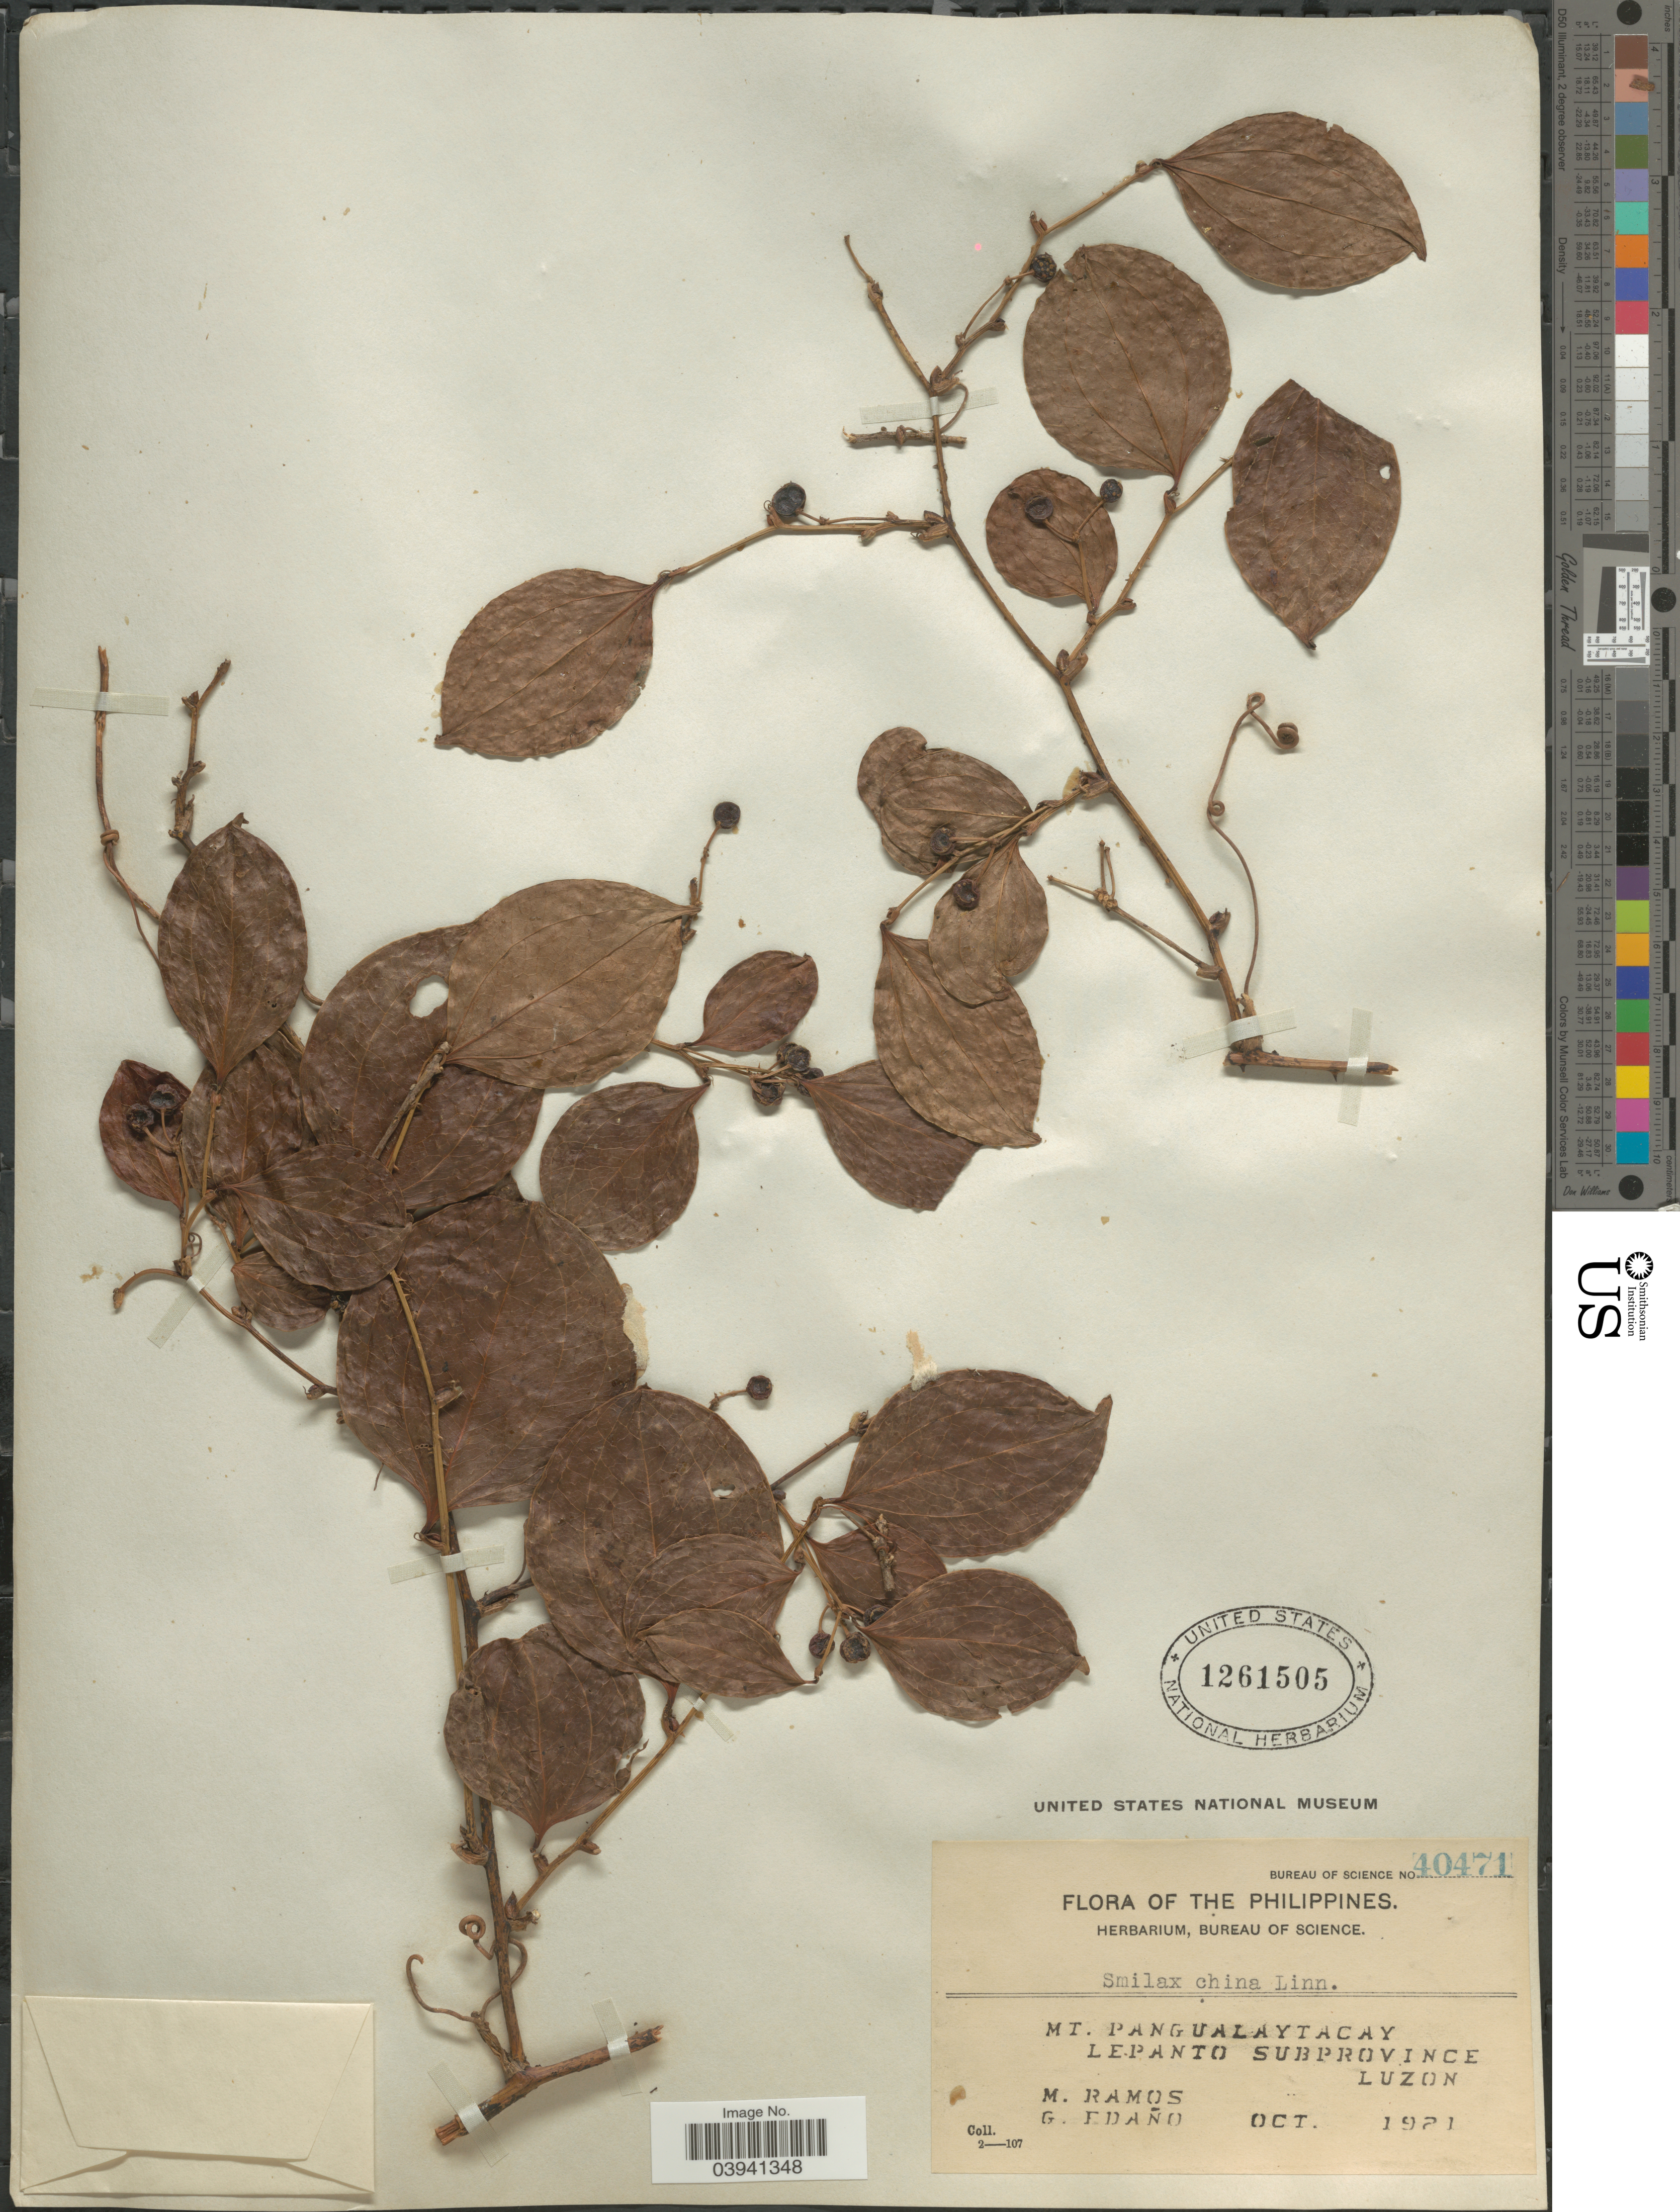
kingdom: Plantae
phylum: Tracheophyta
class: Liliopsida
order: Liliales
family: Smilacaceae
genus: Smilax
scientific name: Smilax china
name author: L.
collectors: M. Ramos & G. Edaño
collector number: Bureau of Science 40471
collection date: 1921-10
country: Philippines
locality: Mt. Pangualaytacay. Lepanto Subprovince. Luzon.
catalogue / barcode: US 1261505